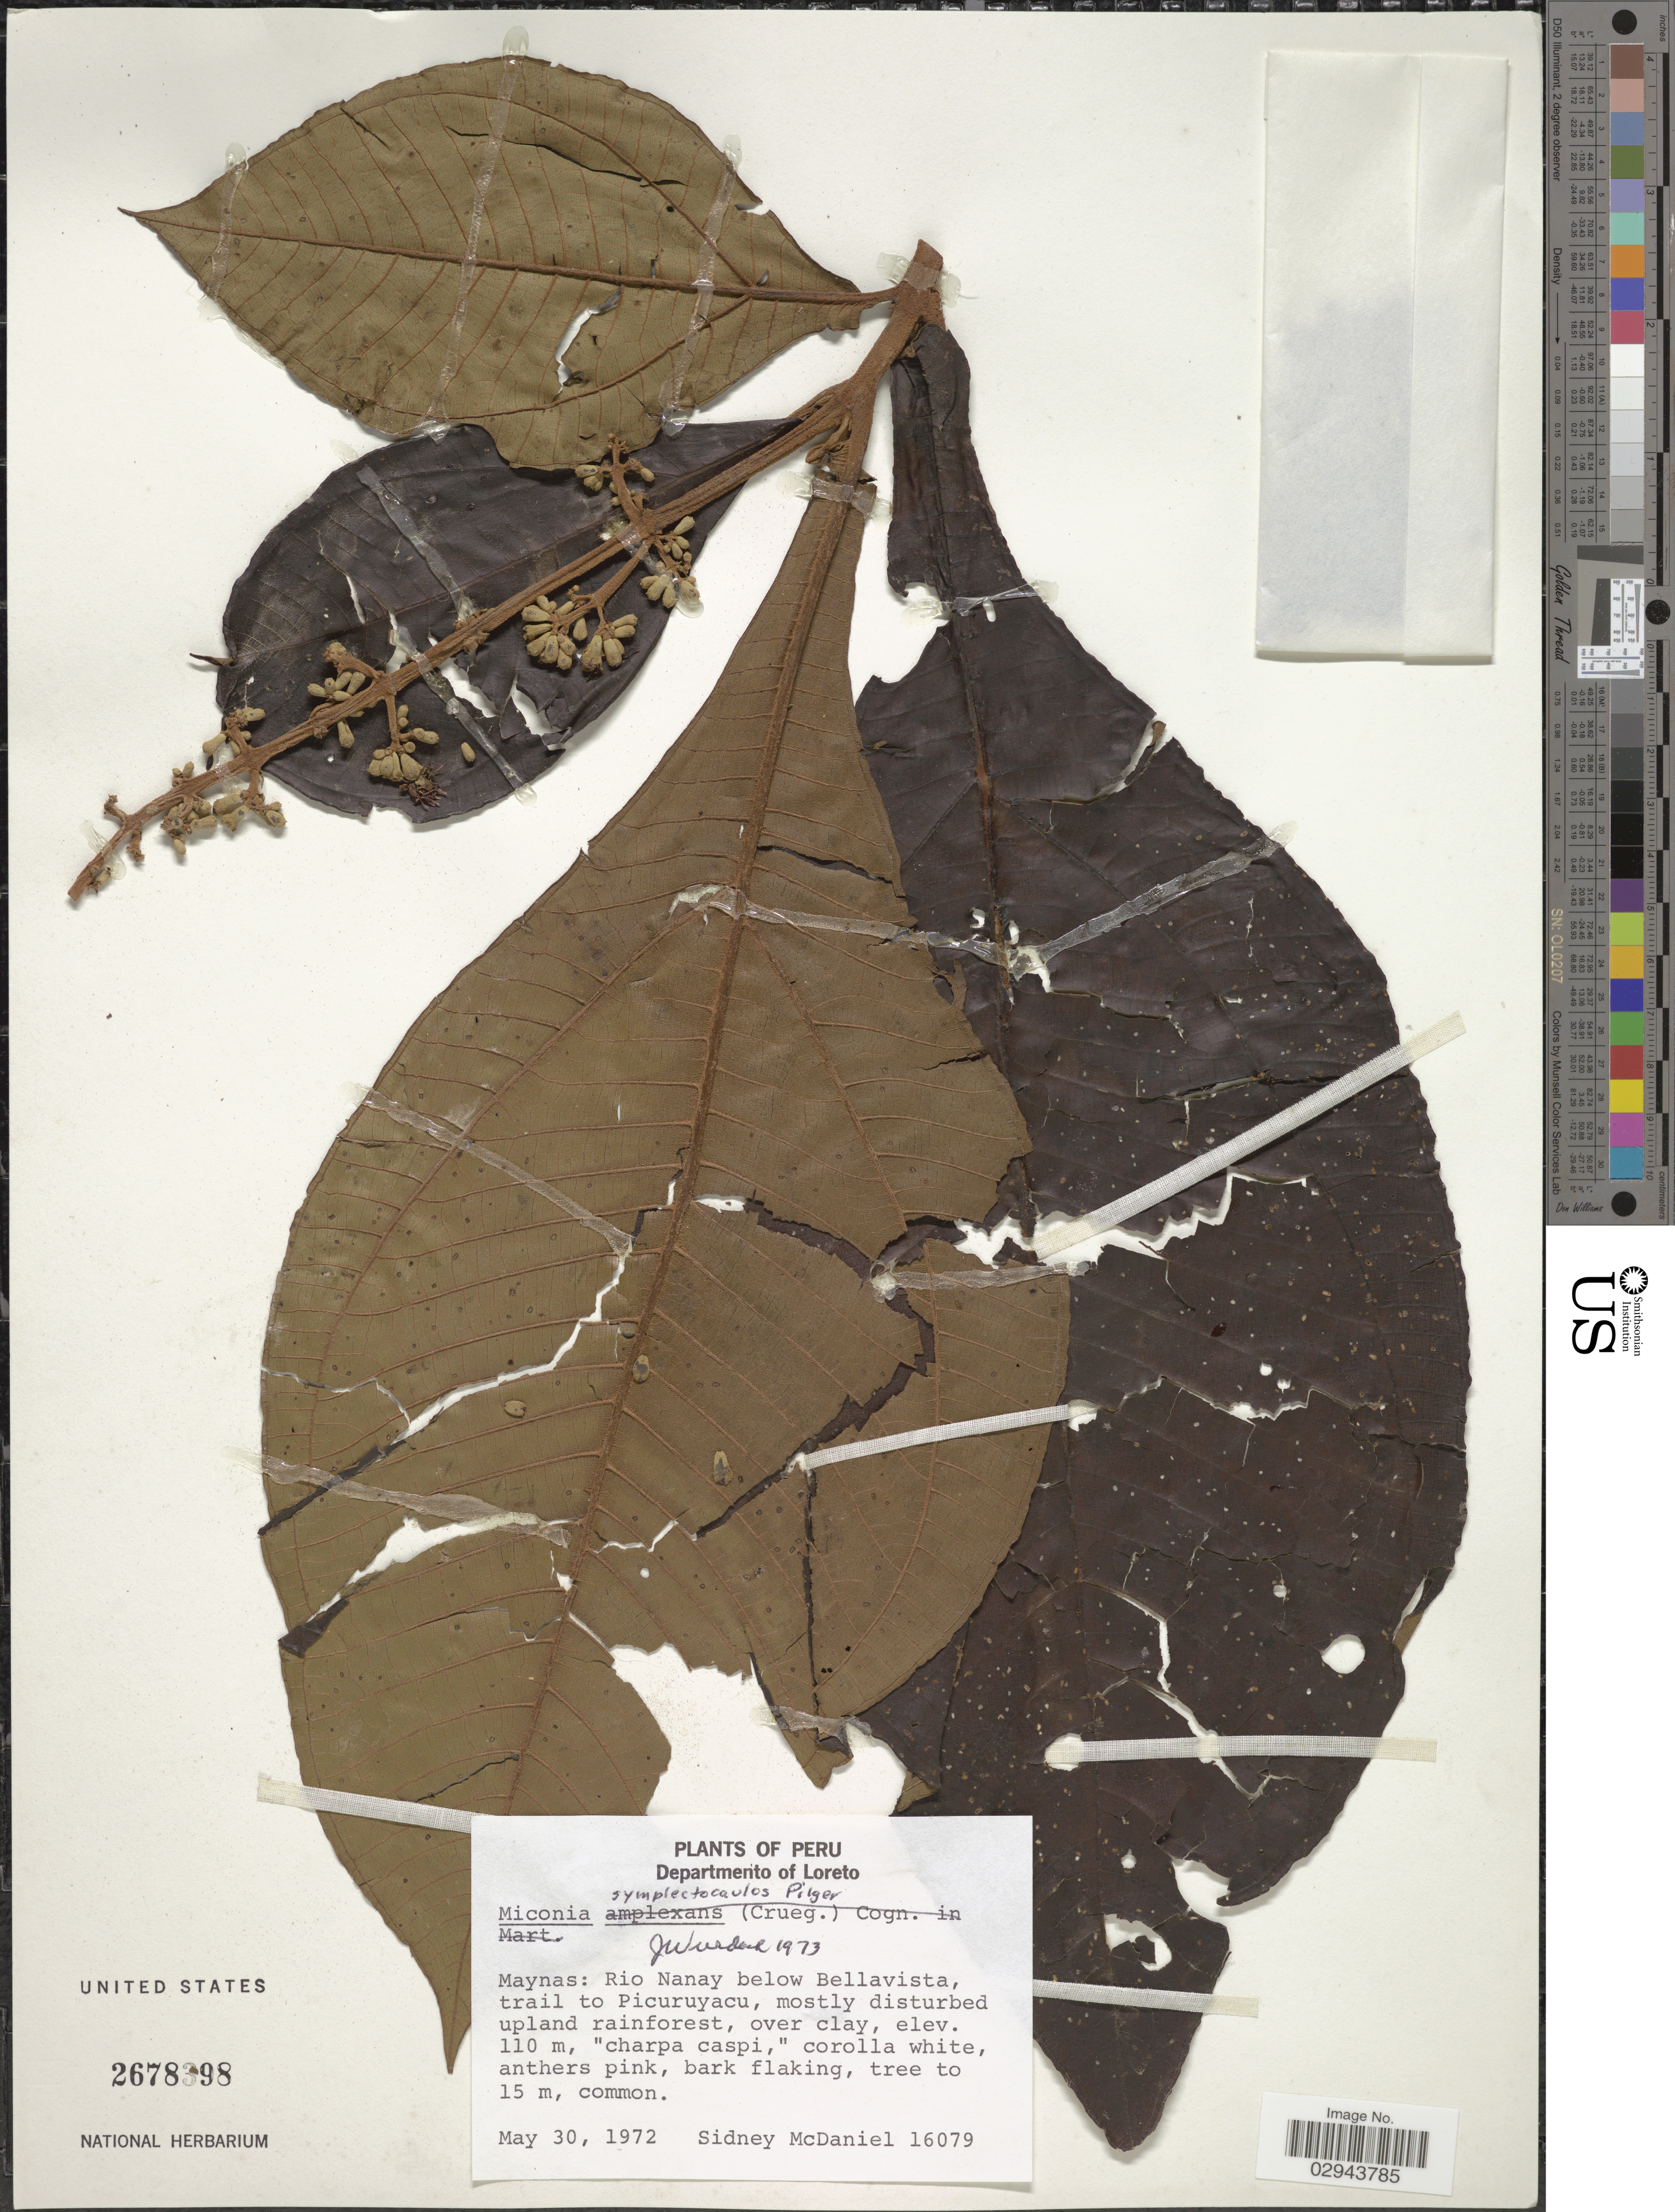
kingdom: Plantae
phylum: Tracheophyta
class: Magnoliopsida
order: Myrtales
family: Melastomataceae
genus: Miconia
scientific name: Miconia symplectocaulos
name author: Pilg.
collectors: S. McDaniel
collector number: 16079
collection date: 1972-05-30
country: Peru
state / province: Loreto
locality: Departmento of Loreto. Maynas: Rio Nanay below Bellavista, trail to Picuruyacu.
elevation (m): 110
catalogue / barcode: US 2678398